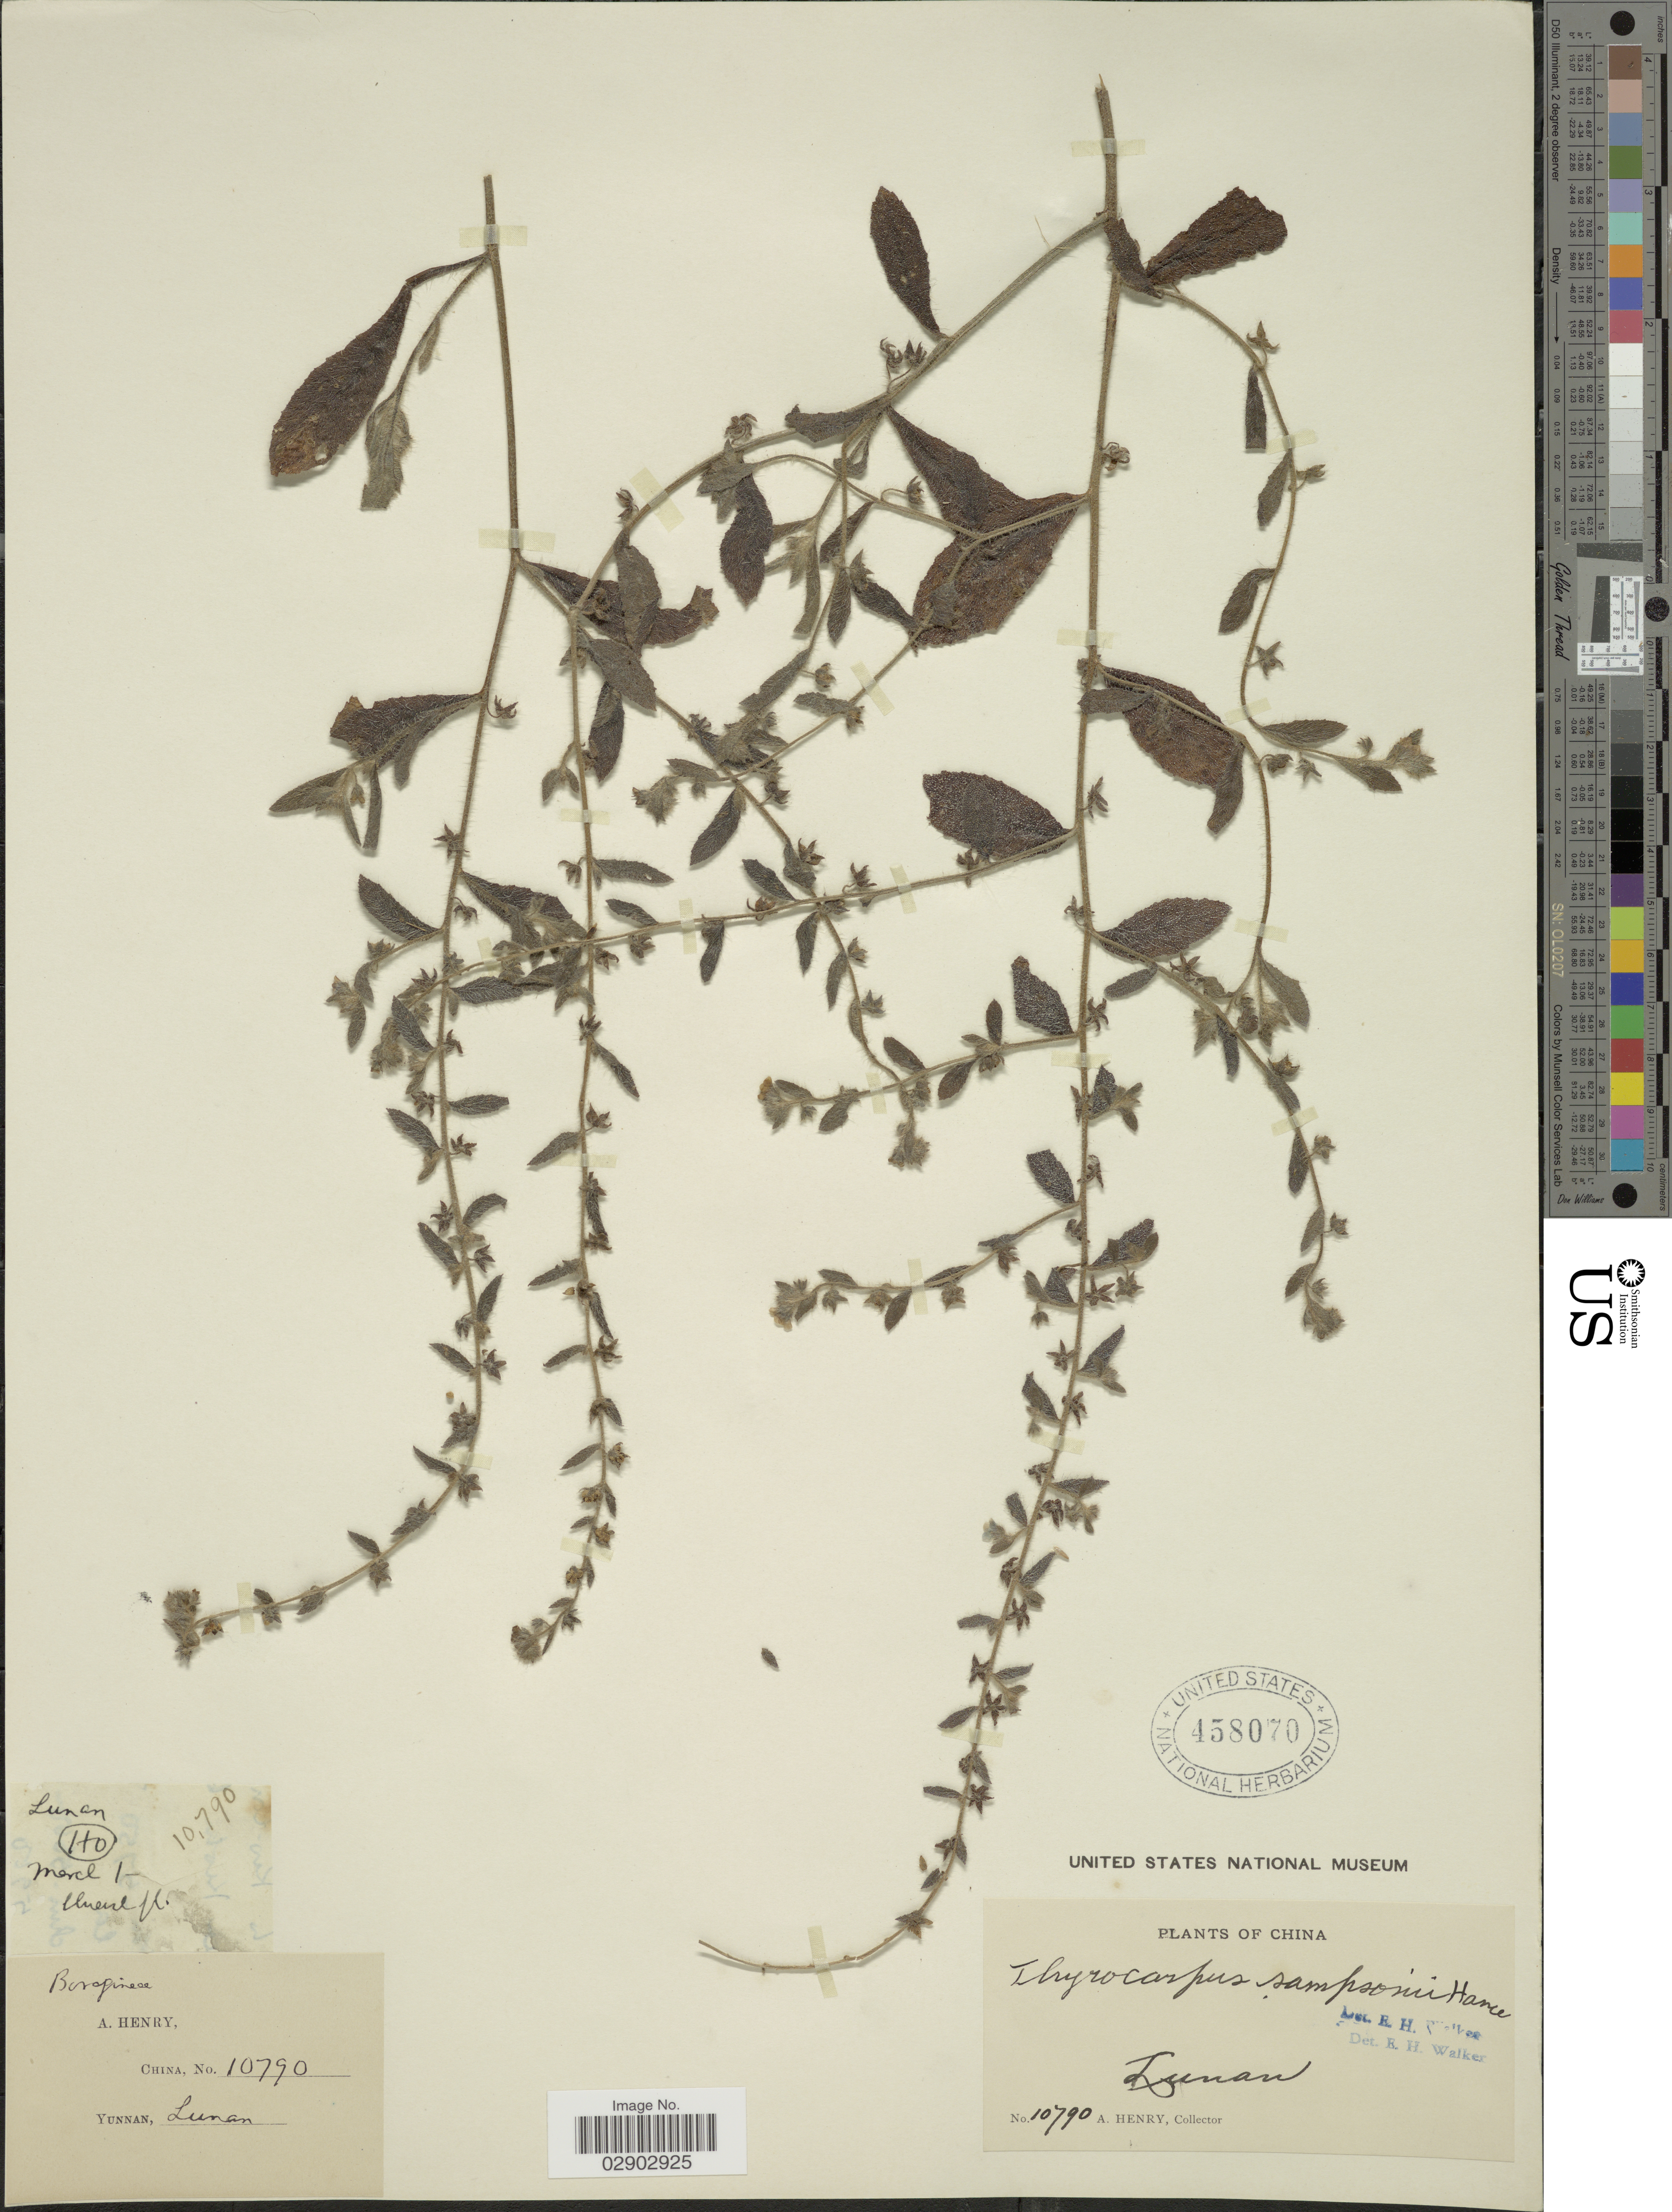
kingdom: Plantae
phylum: Tracheophyta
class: Magnoliopsida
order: Boraginales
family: Boraginaceae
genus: Thyrocarpus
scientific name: Thyrocarpus sampsonii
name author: Hance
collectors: A. Henry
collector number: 10790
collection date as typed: Transcribed d/m/y: /3/1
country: China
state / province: Yunnan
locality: Lunan.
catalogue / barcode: US 458070